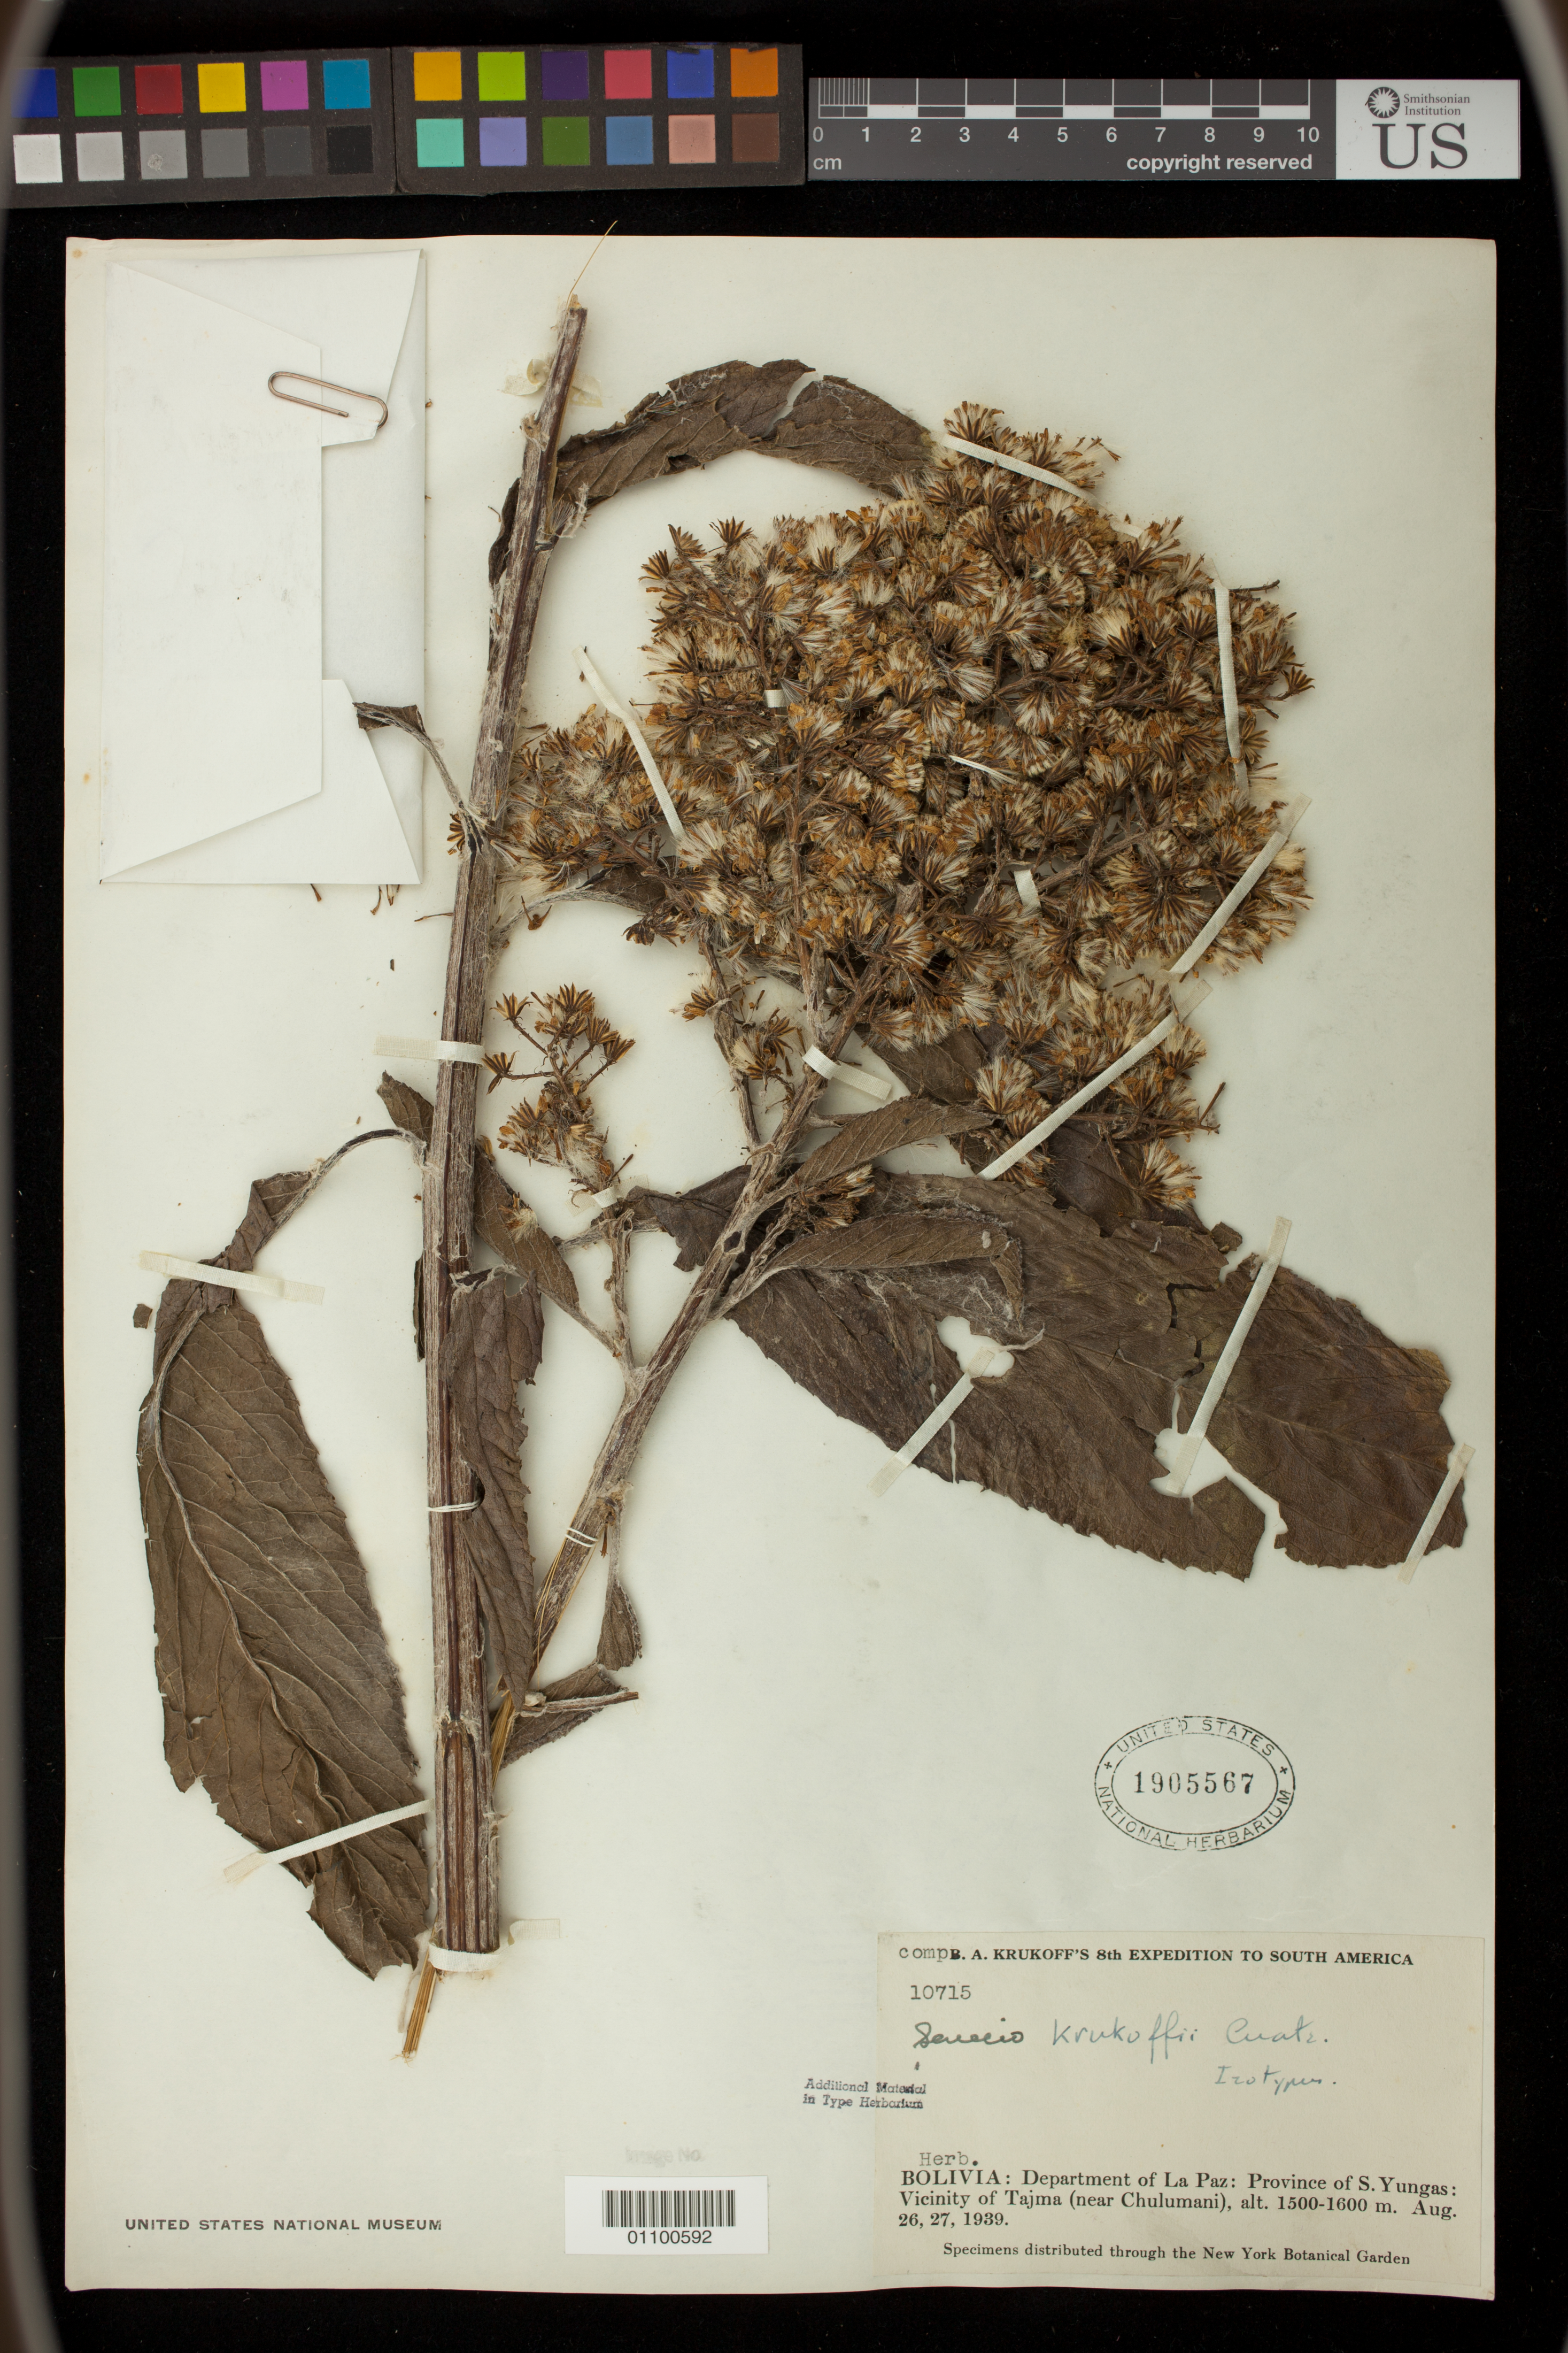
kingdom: Plantae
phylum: Tracheophyta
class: Magnoliopsida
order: Asterales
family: Asteraceae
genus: Senecio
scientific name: Senecio krukoffii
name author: Cuatrec.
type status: Isotype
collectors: B. A. Krukoff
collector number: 10715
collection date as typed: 26 Aug 1939 to 27 Aug 1939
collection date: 1939-08-26/1939-08-27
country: Bolivia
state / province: La Paz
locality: South Yungas, Tajma near Chulumani.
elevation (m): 1500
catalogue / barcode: US 1905567